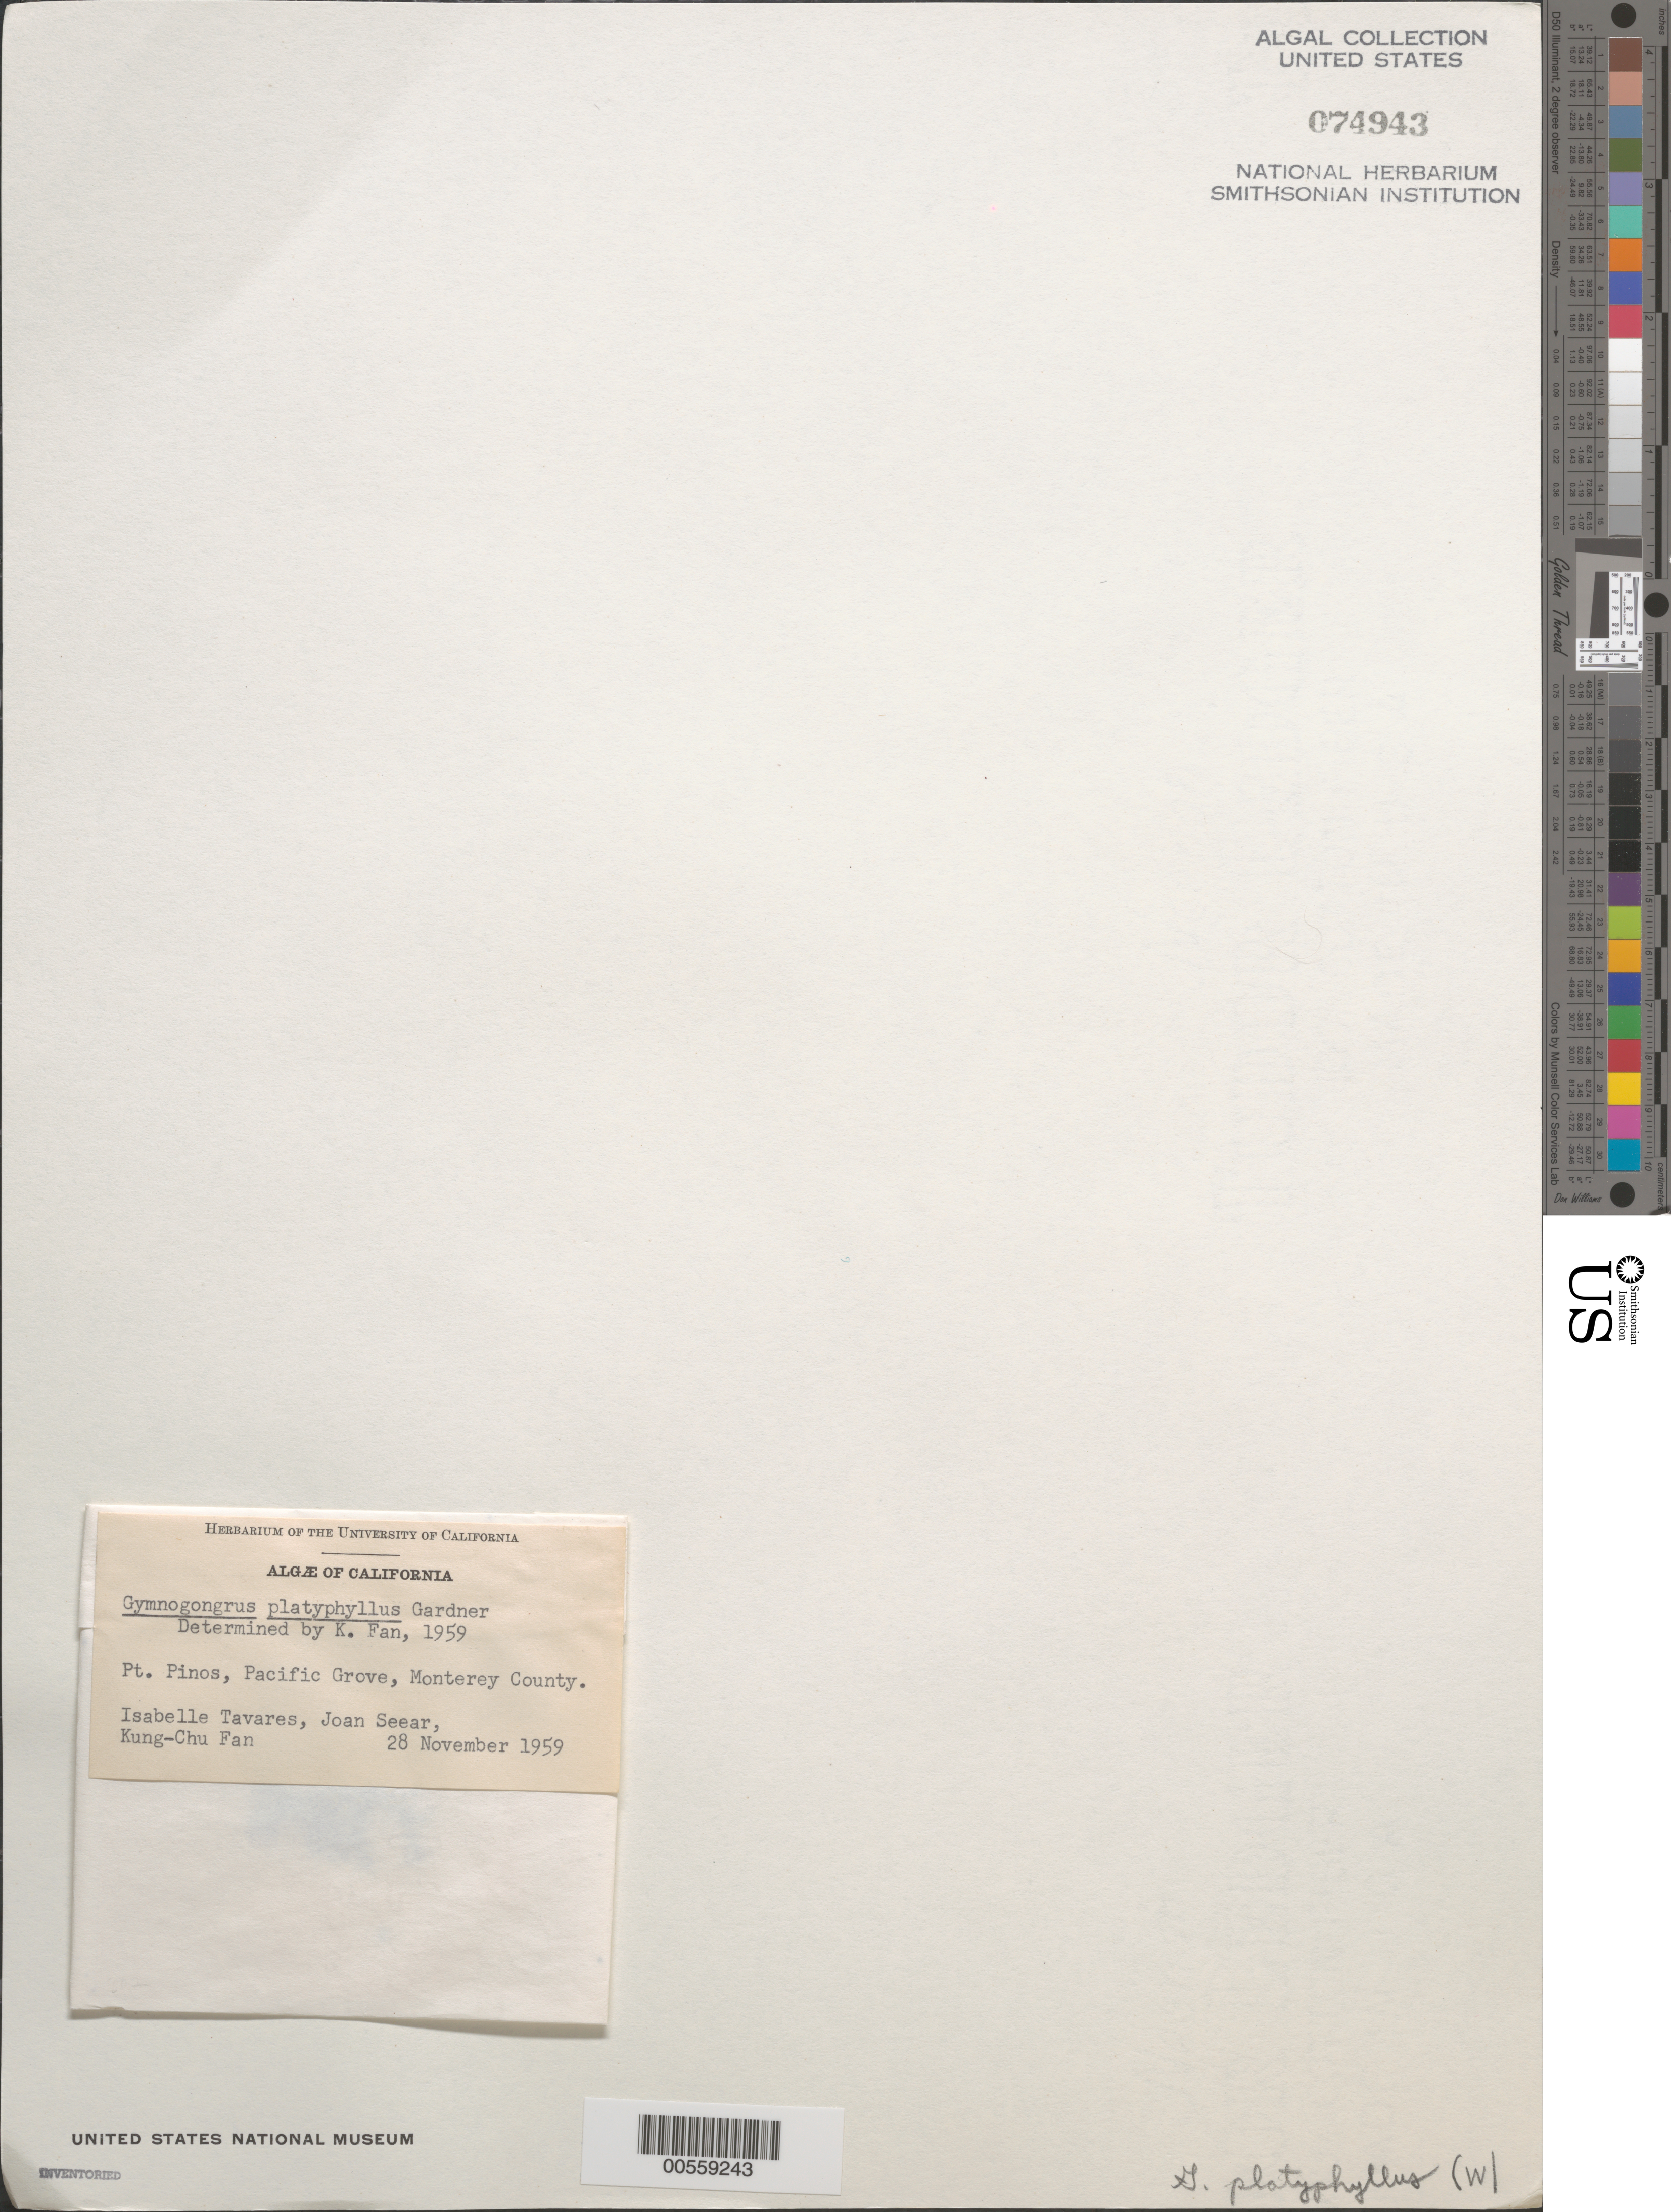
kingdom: Plantae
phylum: Rhodophyta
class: Florideophyceae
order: Gigartinales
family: Phyllophoraceae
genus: Gymnogongrus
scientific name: Gymnogongrus platyphyllus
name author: N.L. Gardner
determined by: Fan, K. C.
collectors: I. Tavares, J. Seear & K.-C. Fan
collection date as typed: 28 Nov 1959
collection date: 1959-11-28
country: United States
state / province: California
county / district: Monterey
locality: Point Pinos, Pacific Grove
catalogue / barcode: US 74943